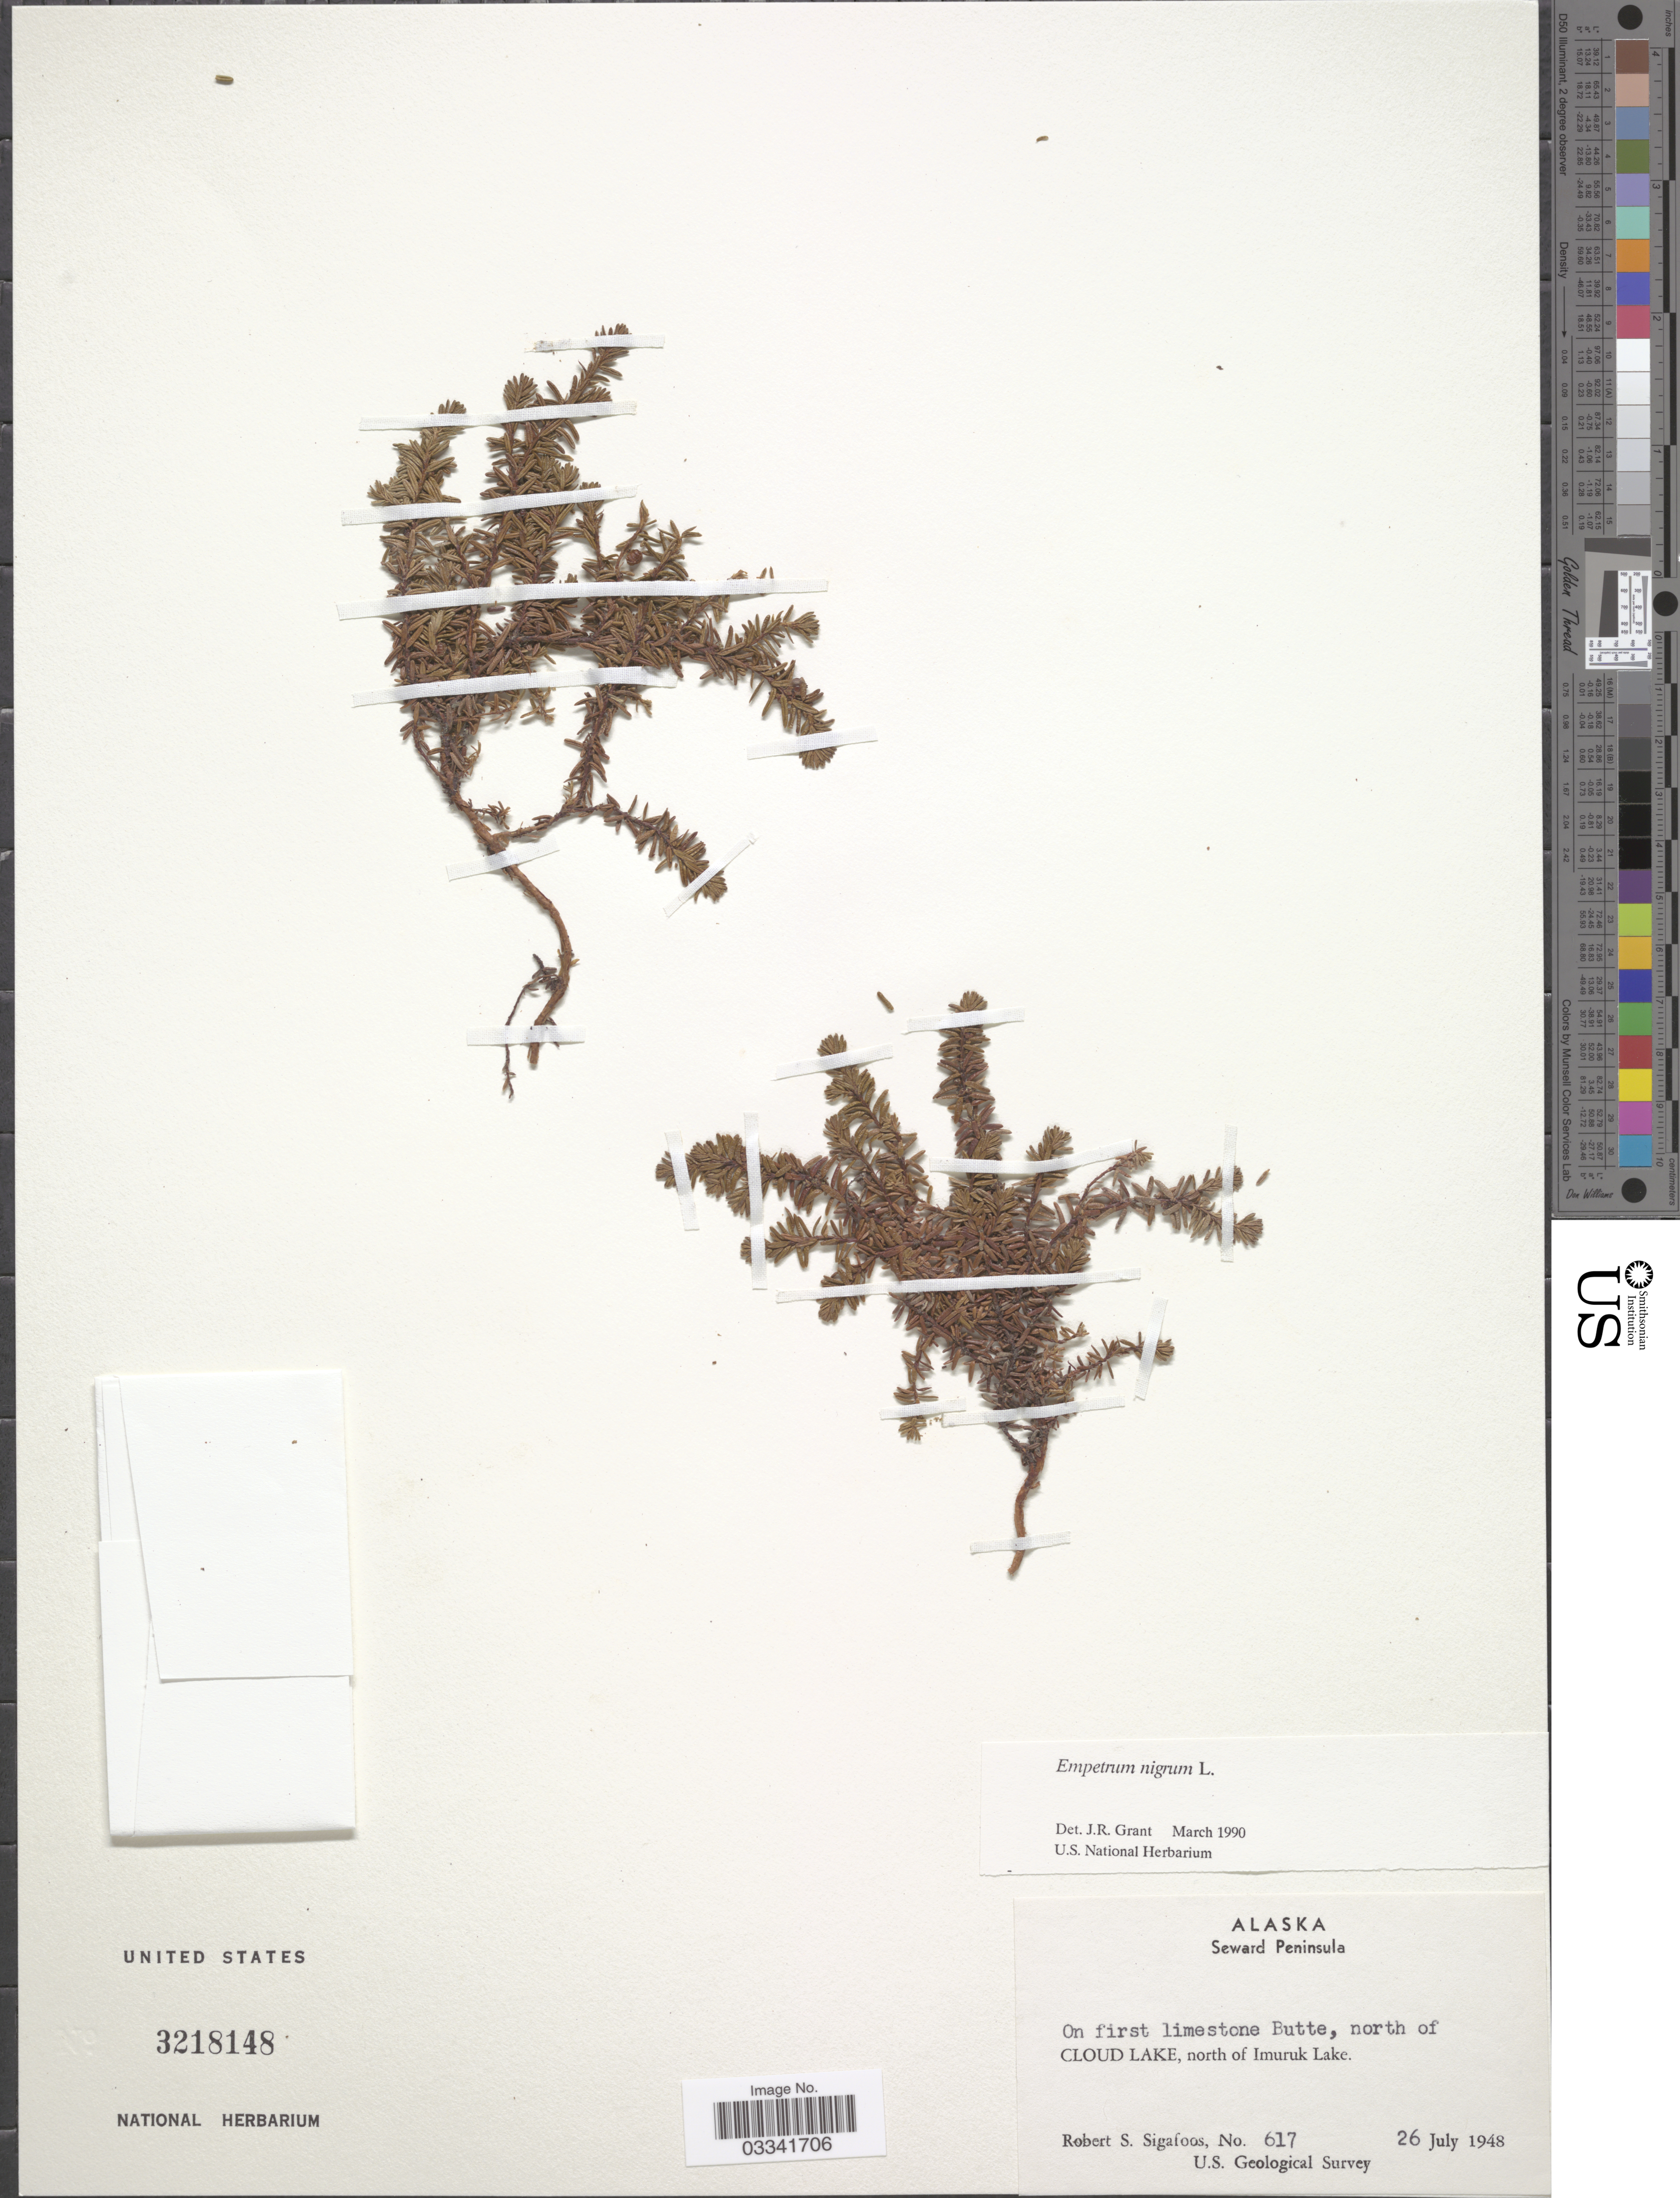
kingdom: Plantae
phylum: Tracheophyta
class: Magnoliopsida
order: Ericales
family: Ericaceae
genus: Empetrum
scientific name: Empetrum nigrum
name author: L.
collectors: R. Sigafoos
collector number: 617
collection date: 1948-07-26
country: United States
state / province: Alaska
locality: Seward Peninsula. On first limestone Butte, north of Cloud Lake, north of Imuruk Lake.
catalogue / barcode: US 3218148